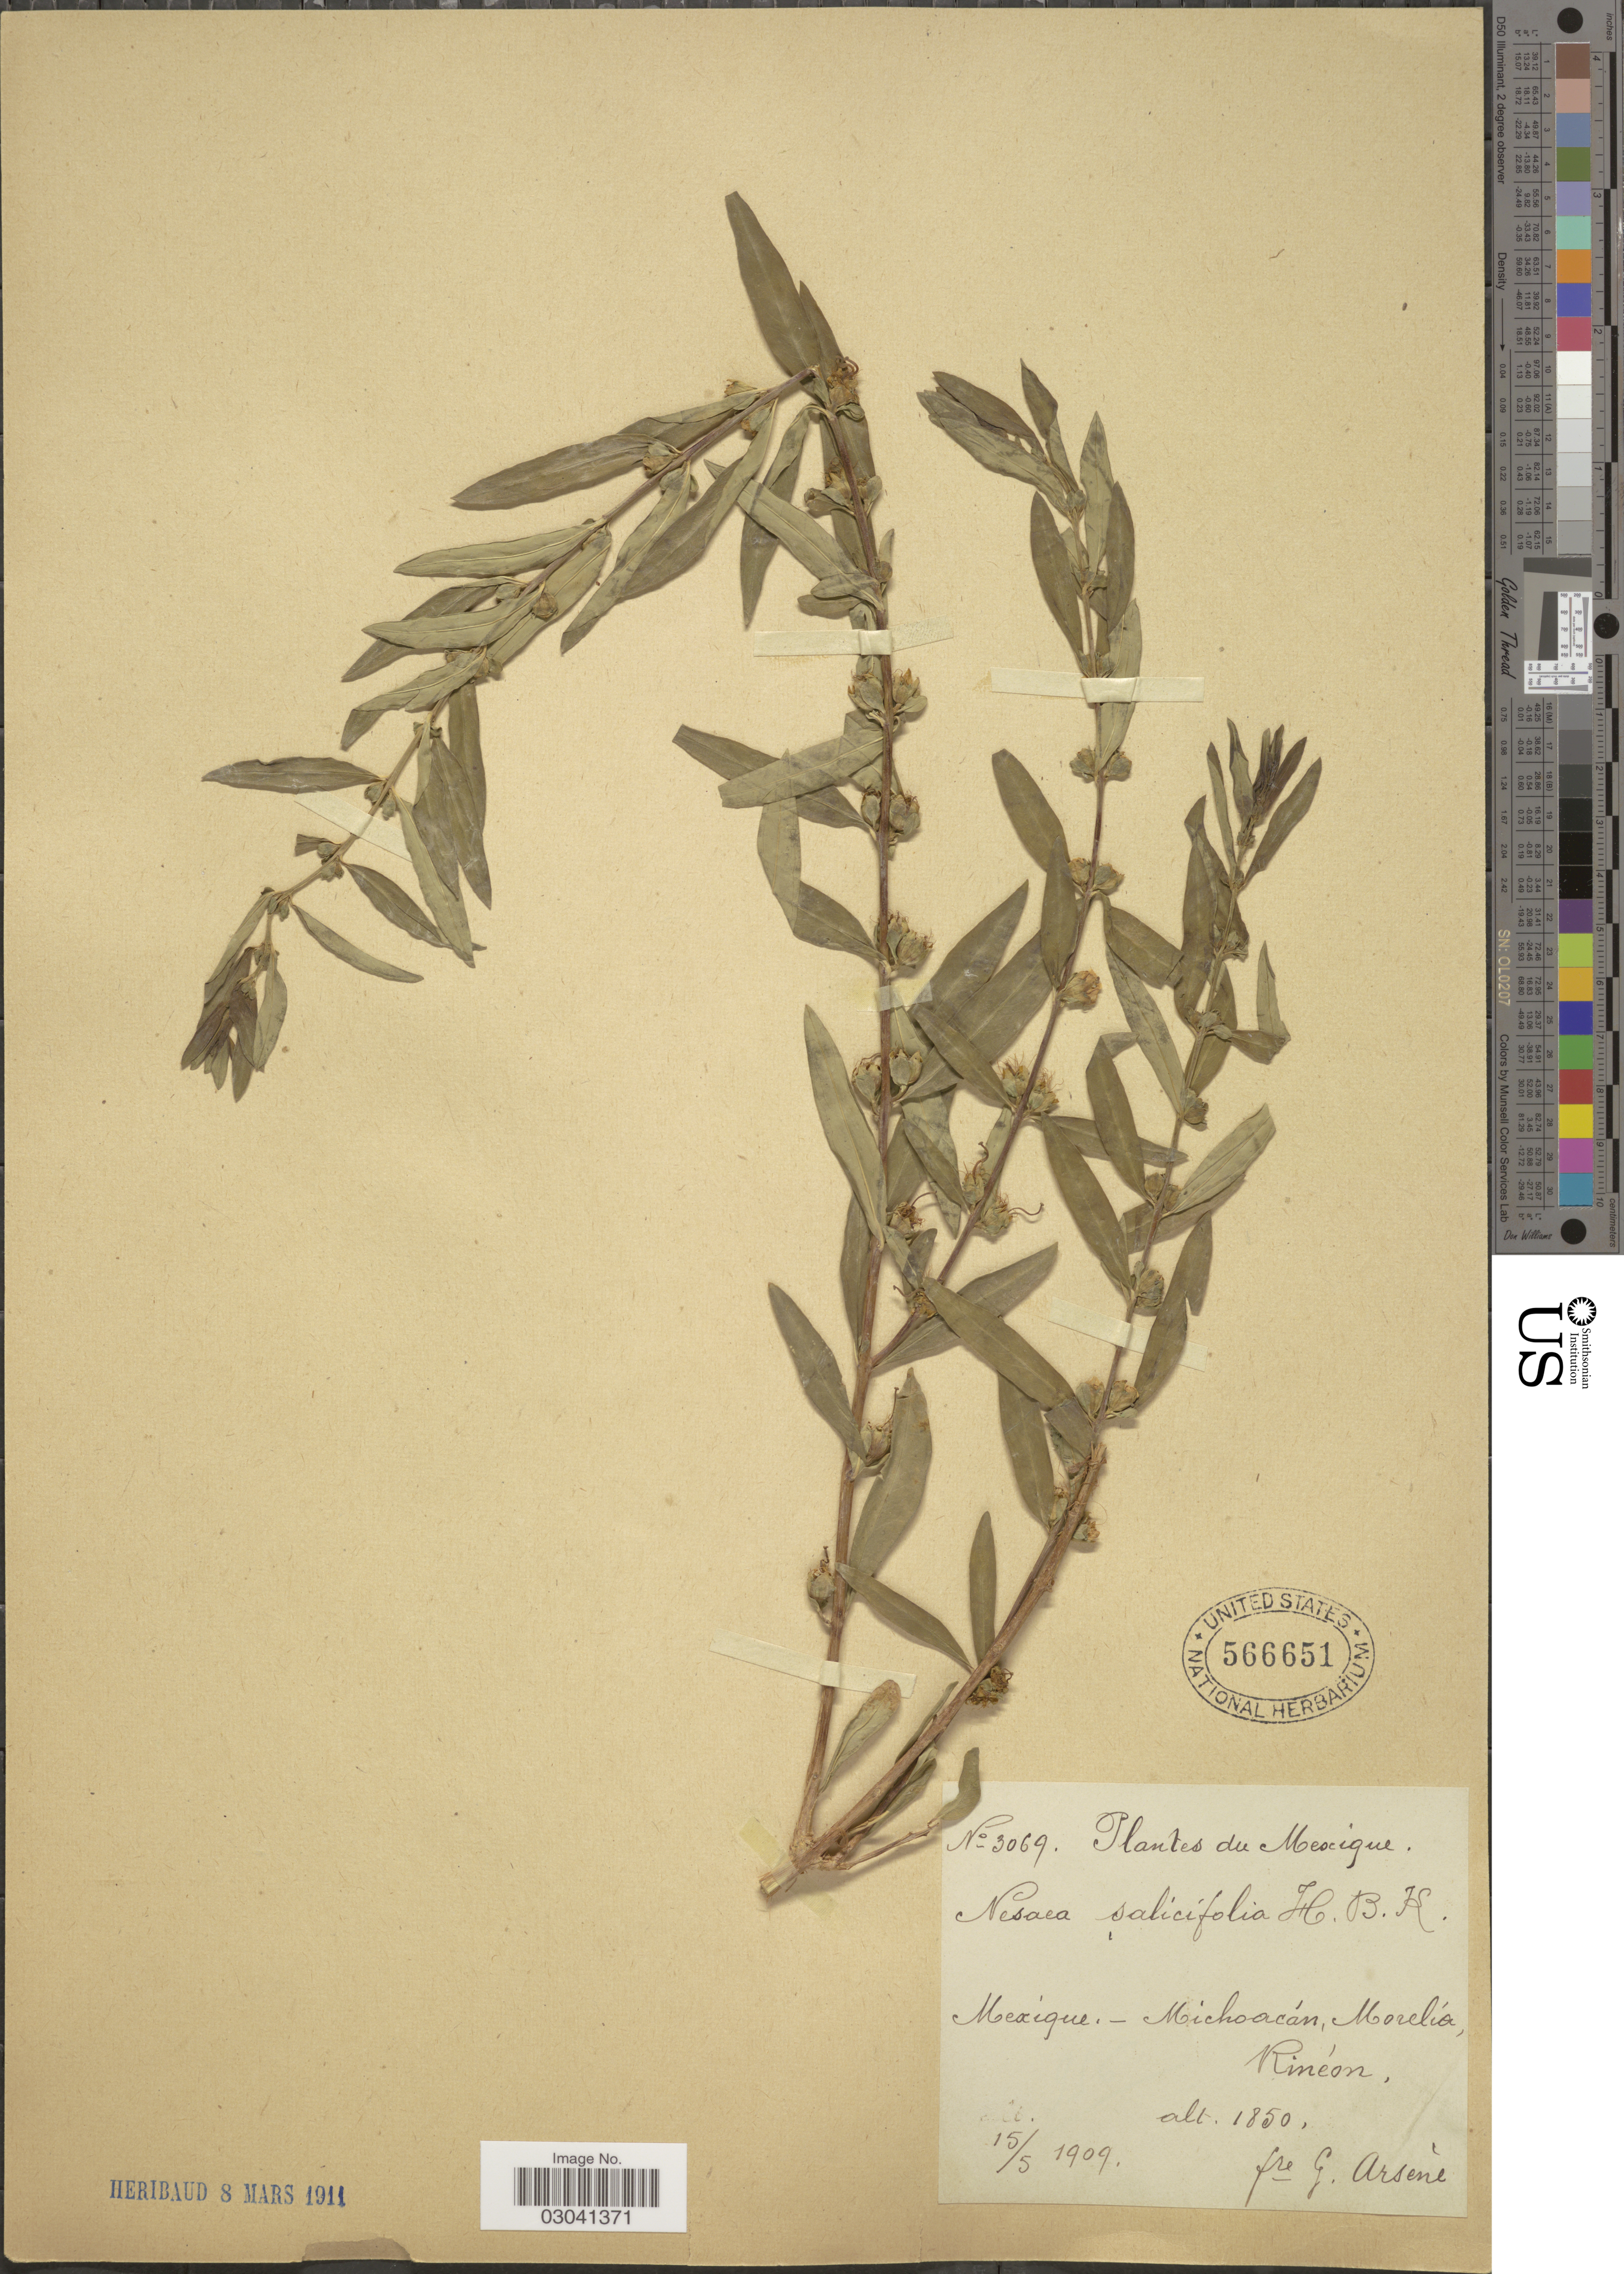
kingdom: Plantae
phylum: Tracheophyta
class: Magnoliopsida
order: Myrtales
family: Lythraceae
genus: Heimia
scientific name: Heimia salicifolia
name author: Link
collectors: Bro. G. Arsène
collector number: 3069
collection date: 1909-05-15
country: Mexico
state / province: Michoacán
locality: Morelia, Rinéon.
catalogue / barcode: US 566651